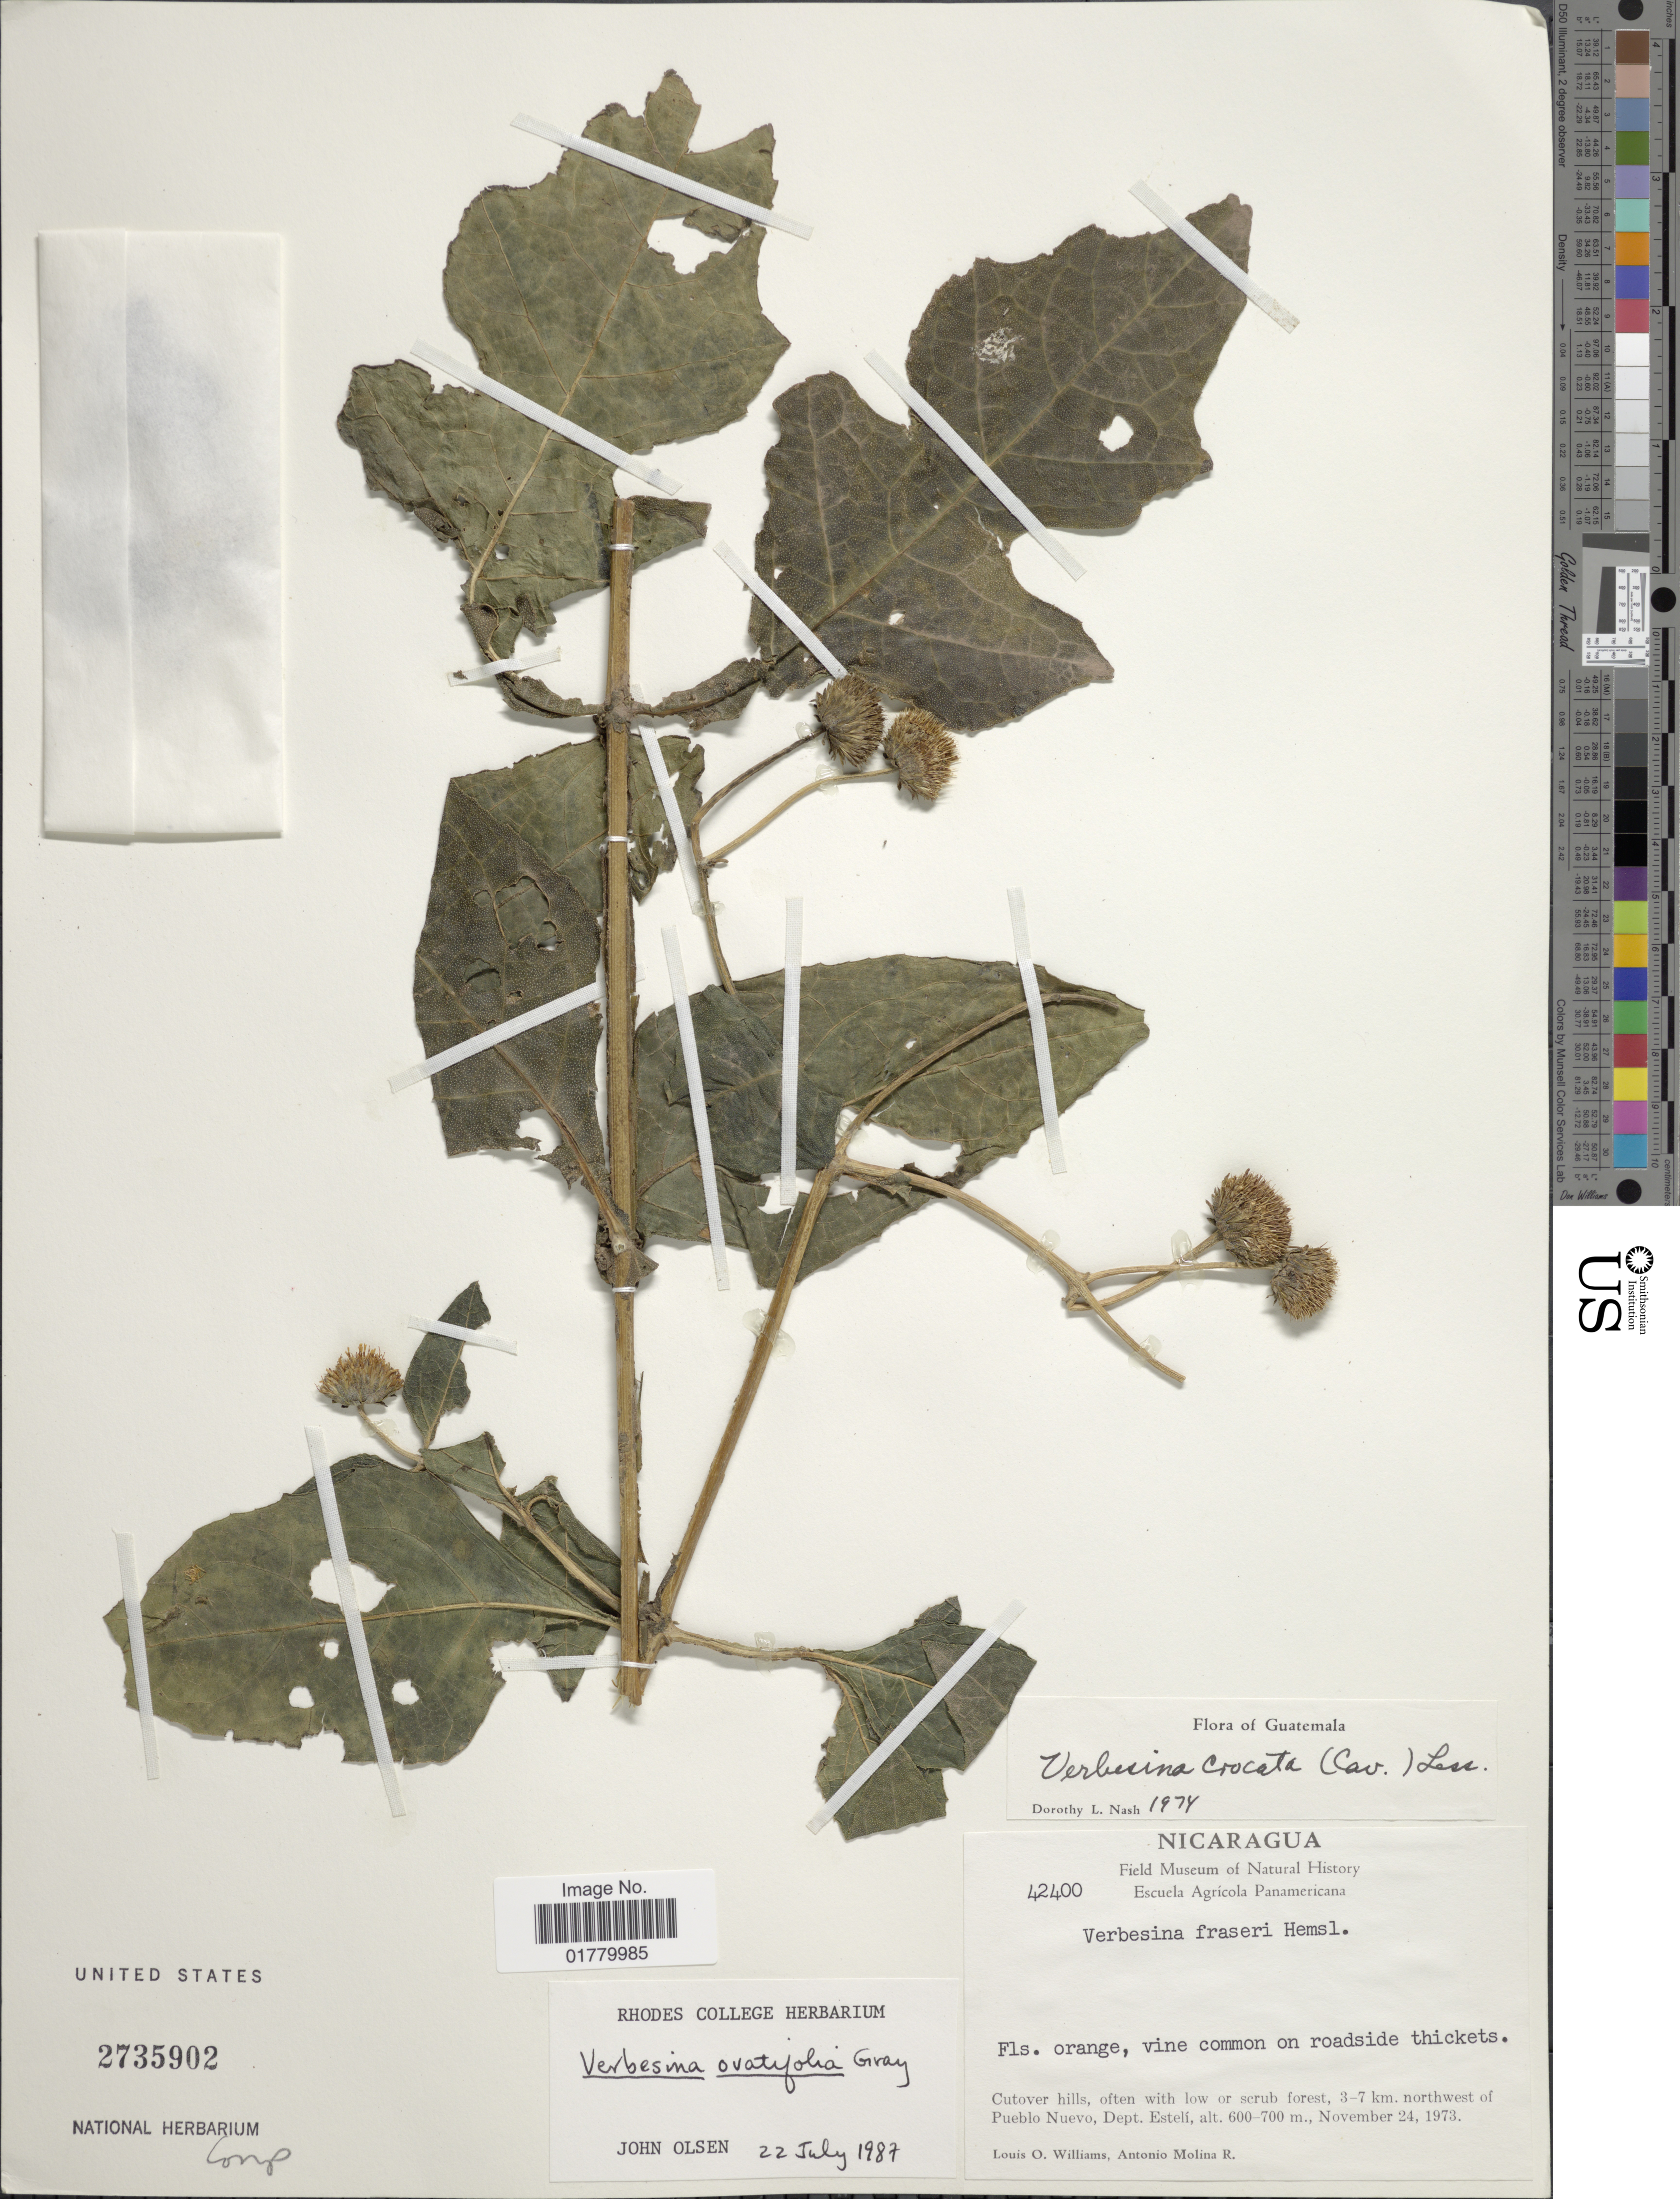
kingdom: Plantae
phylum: Tracheophyta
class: Magnoliopsida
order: Asterales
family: Asteraceae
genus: Verbesina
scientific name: Verbesina ovatifolia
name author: A. Gray ex Hemsl.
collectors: L. O. Williams & A. Molina R.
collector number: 42400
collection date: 1973-11-24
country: Nicaragua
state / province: Esteli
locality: Cutover hills, often with low or scrub forest, 3-7 km. northwest of Pueblo Nuevo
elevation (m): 600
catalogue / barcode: US 2735902